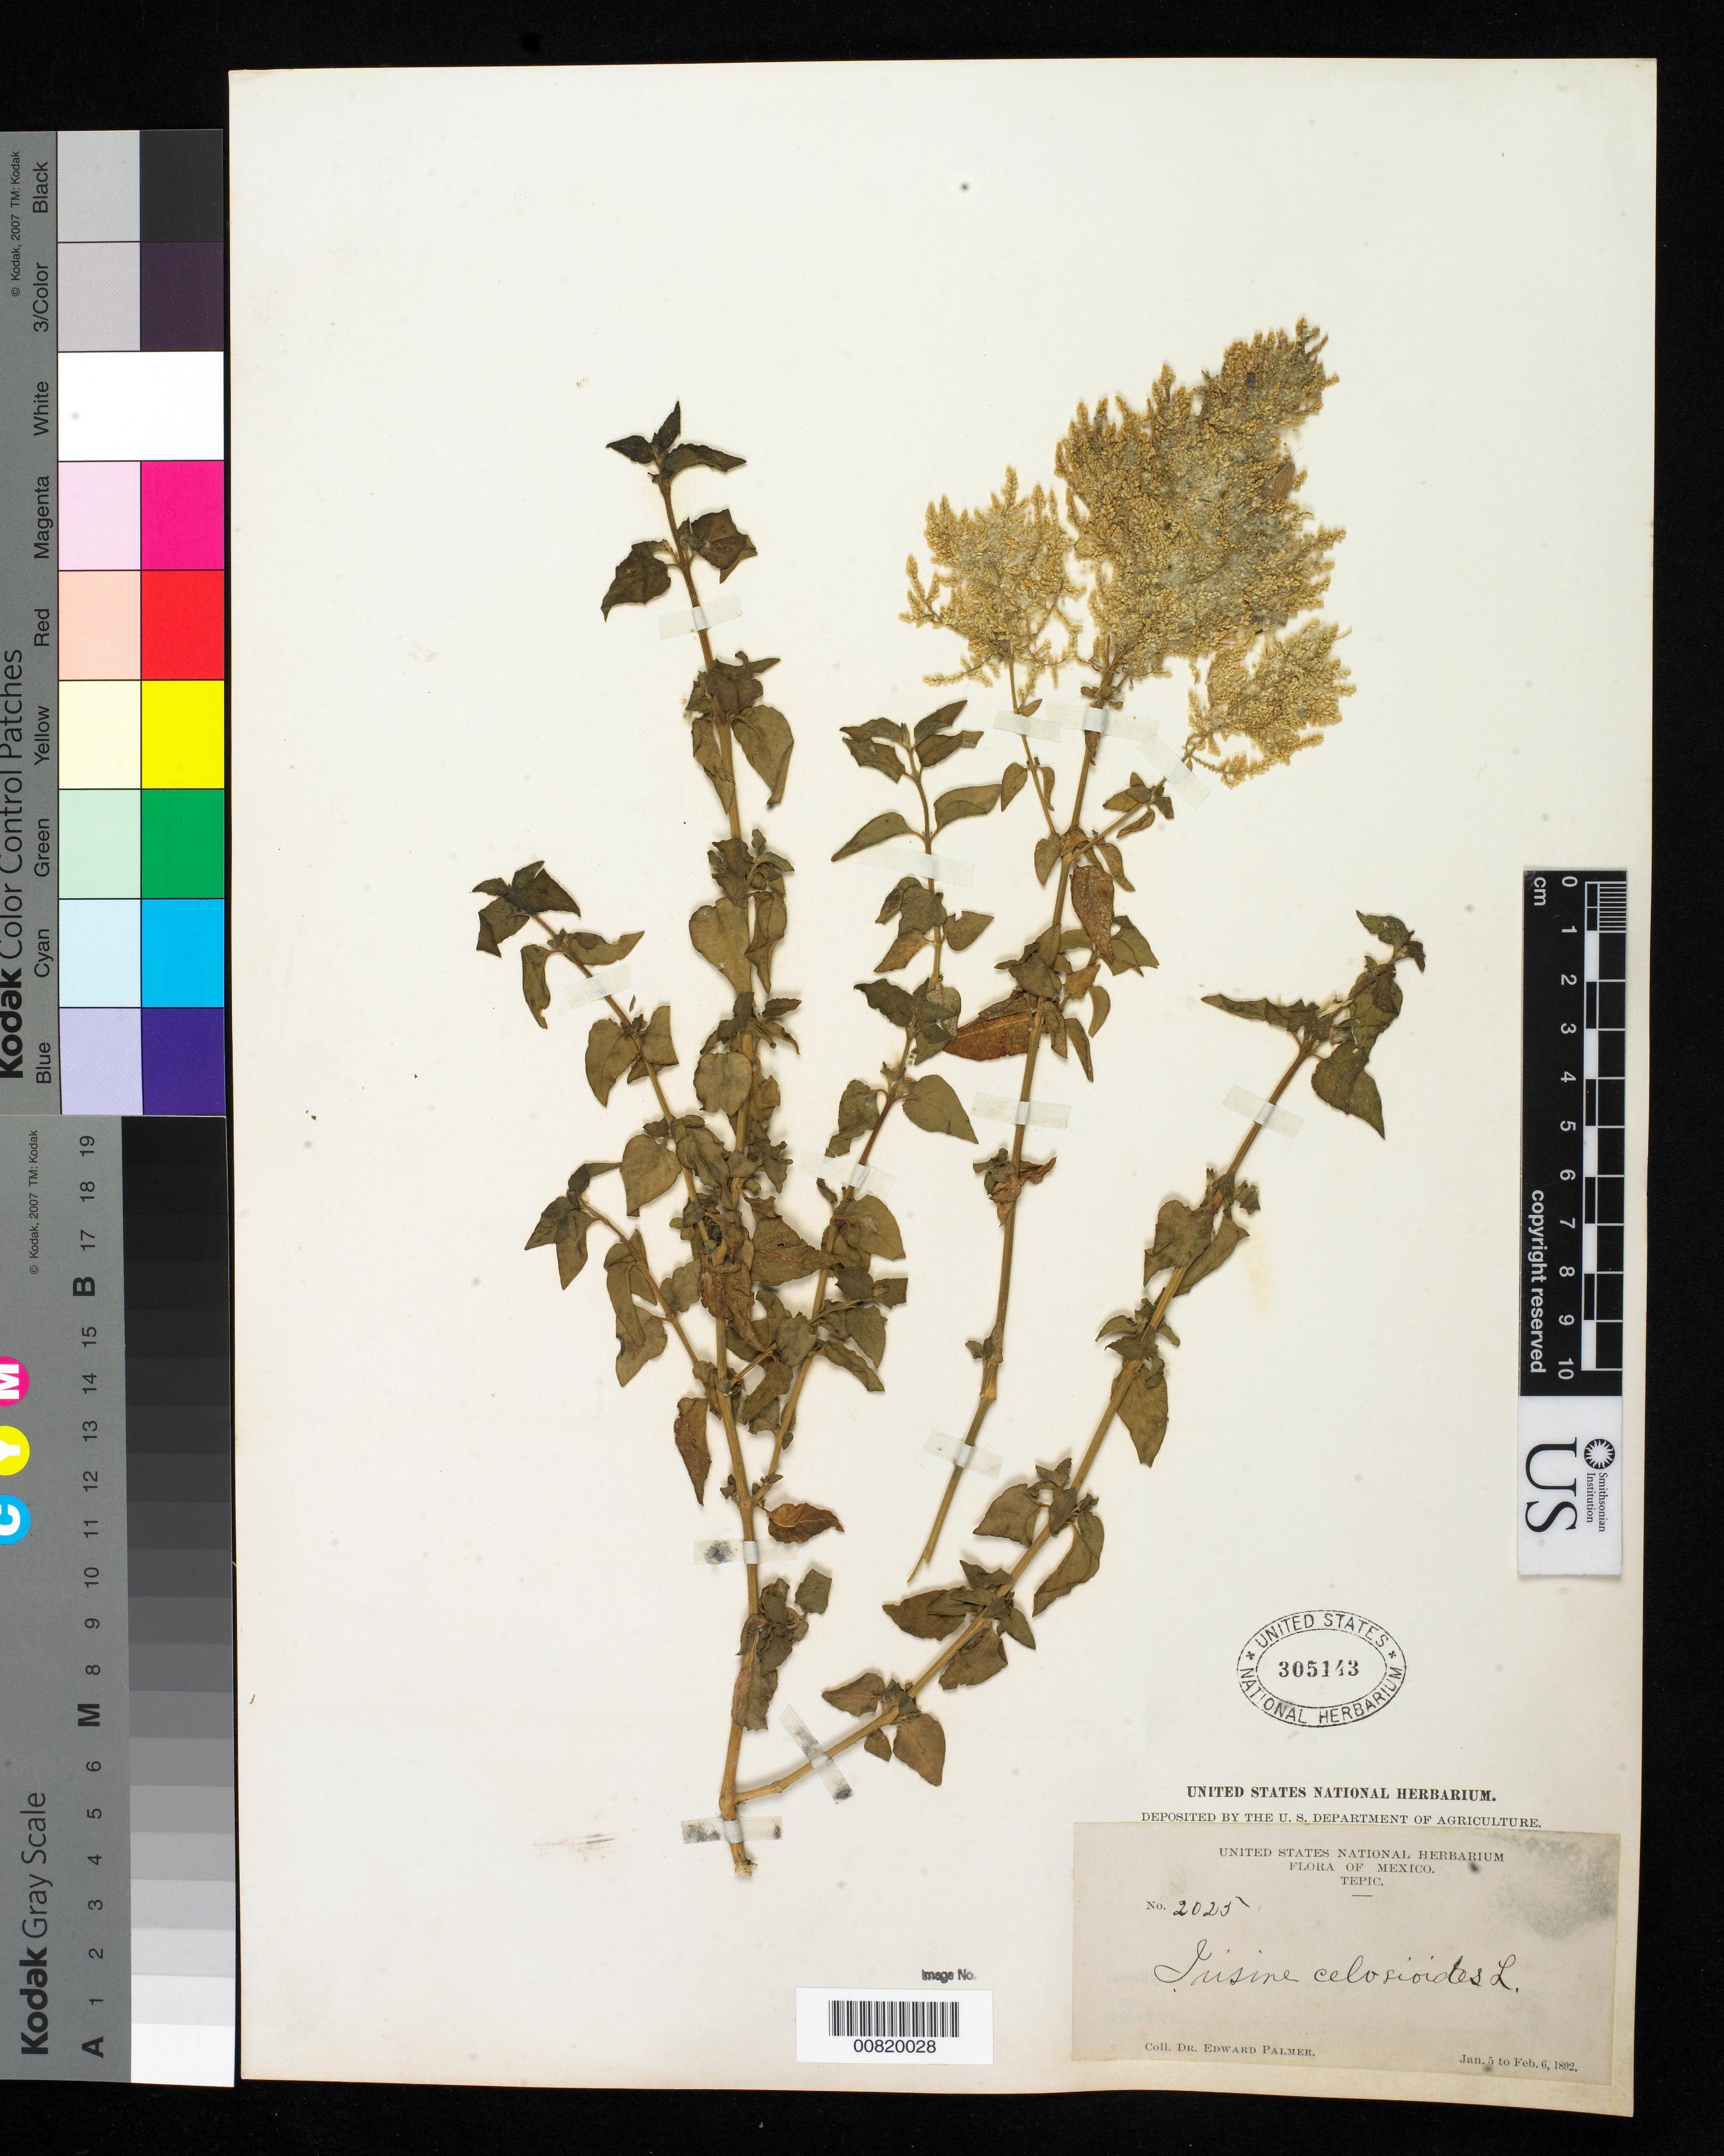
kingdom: Plantae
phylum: Tracheophyta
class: Magnoliopsida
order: Caryophyllales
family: Amaranthaceae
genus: Iresine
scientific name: Iresine celosioides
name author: L.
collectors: E. Palmer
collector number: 2025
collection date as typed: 05 Jan 1892 to 06 Feb 1892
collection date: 1892-01-05/1892-02-06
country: Mexico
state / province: Nayarit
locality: Tepic, Nayarit.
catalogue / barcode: US 305143